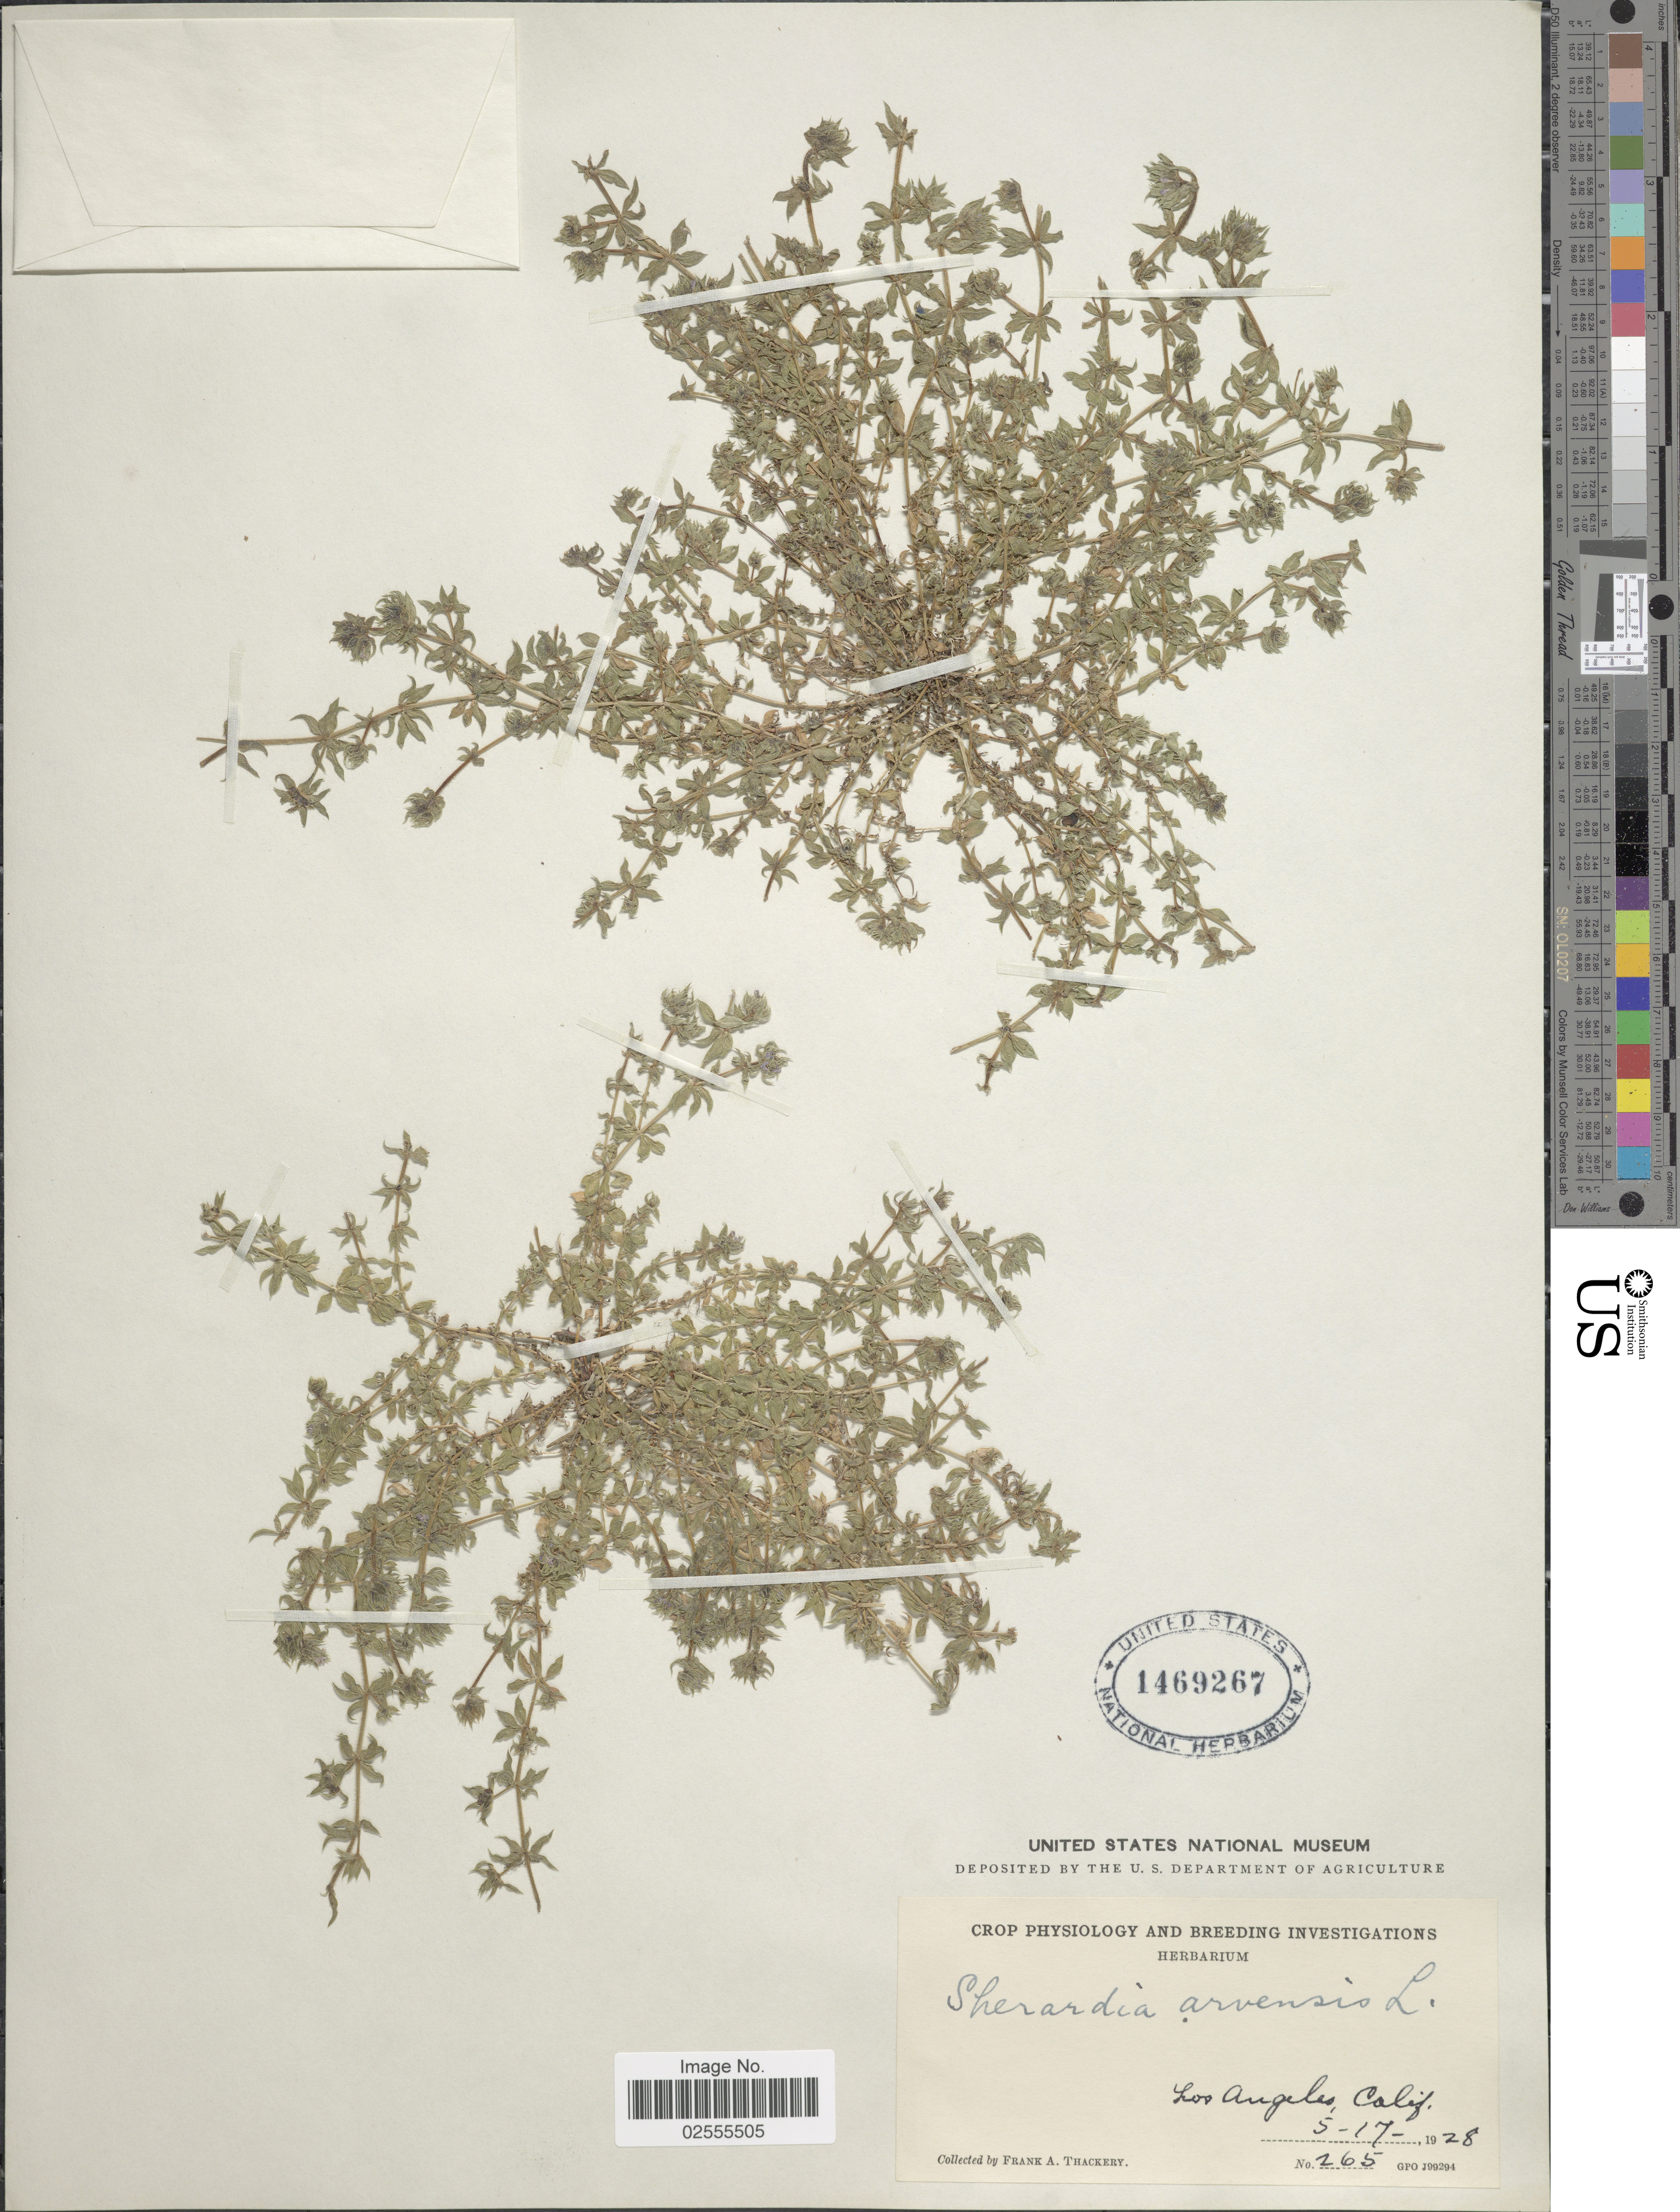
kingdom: Plantae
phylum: Tracheophyta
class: Magnoliopsida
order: Gentianales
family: Rubiaceae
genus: Sherardia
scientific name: Sherardia arvensis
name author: L.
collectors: F. Thackery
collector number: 265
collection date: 1928-05-17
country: United States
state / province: California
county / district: Los Angeles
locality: Los Angeles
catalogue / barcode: US 1469267